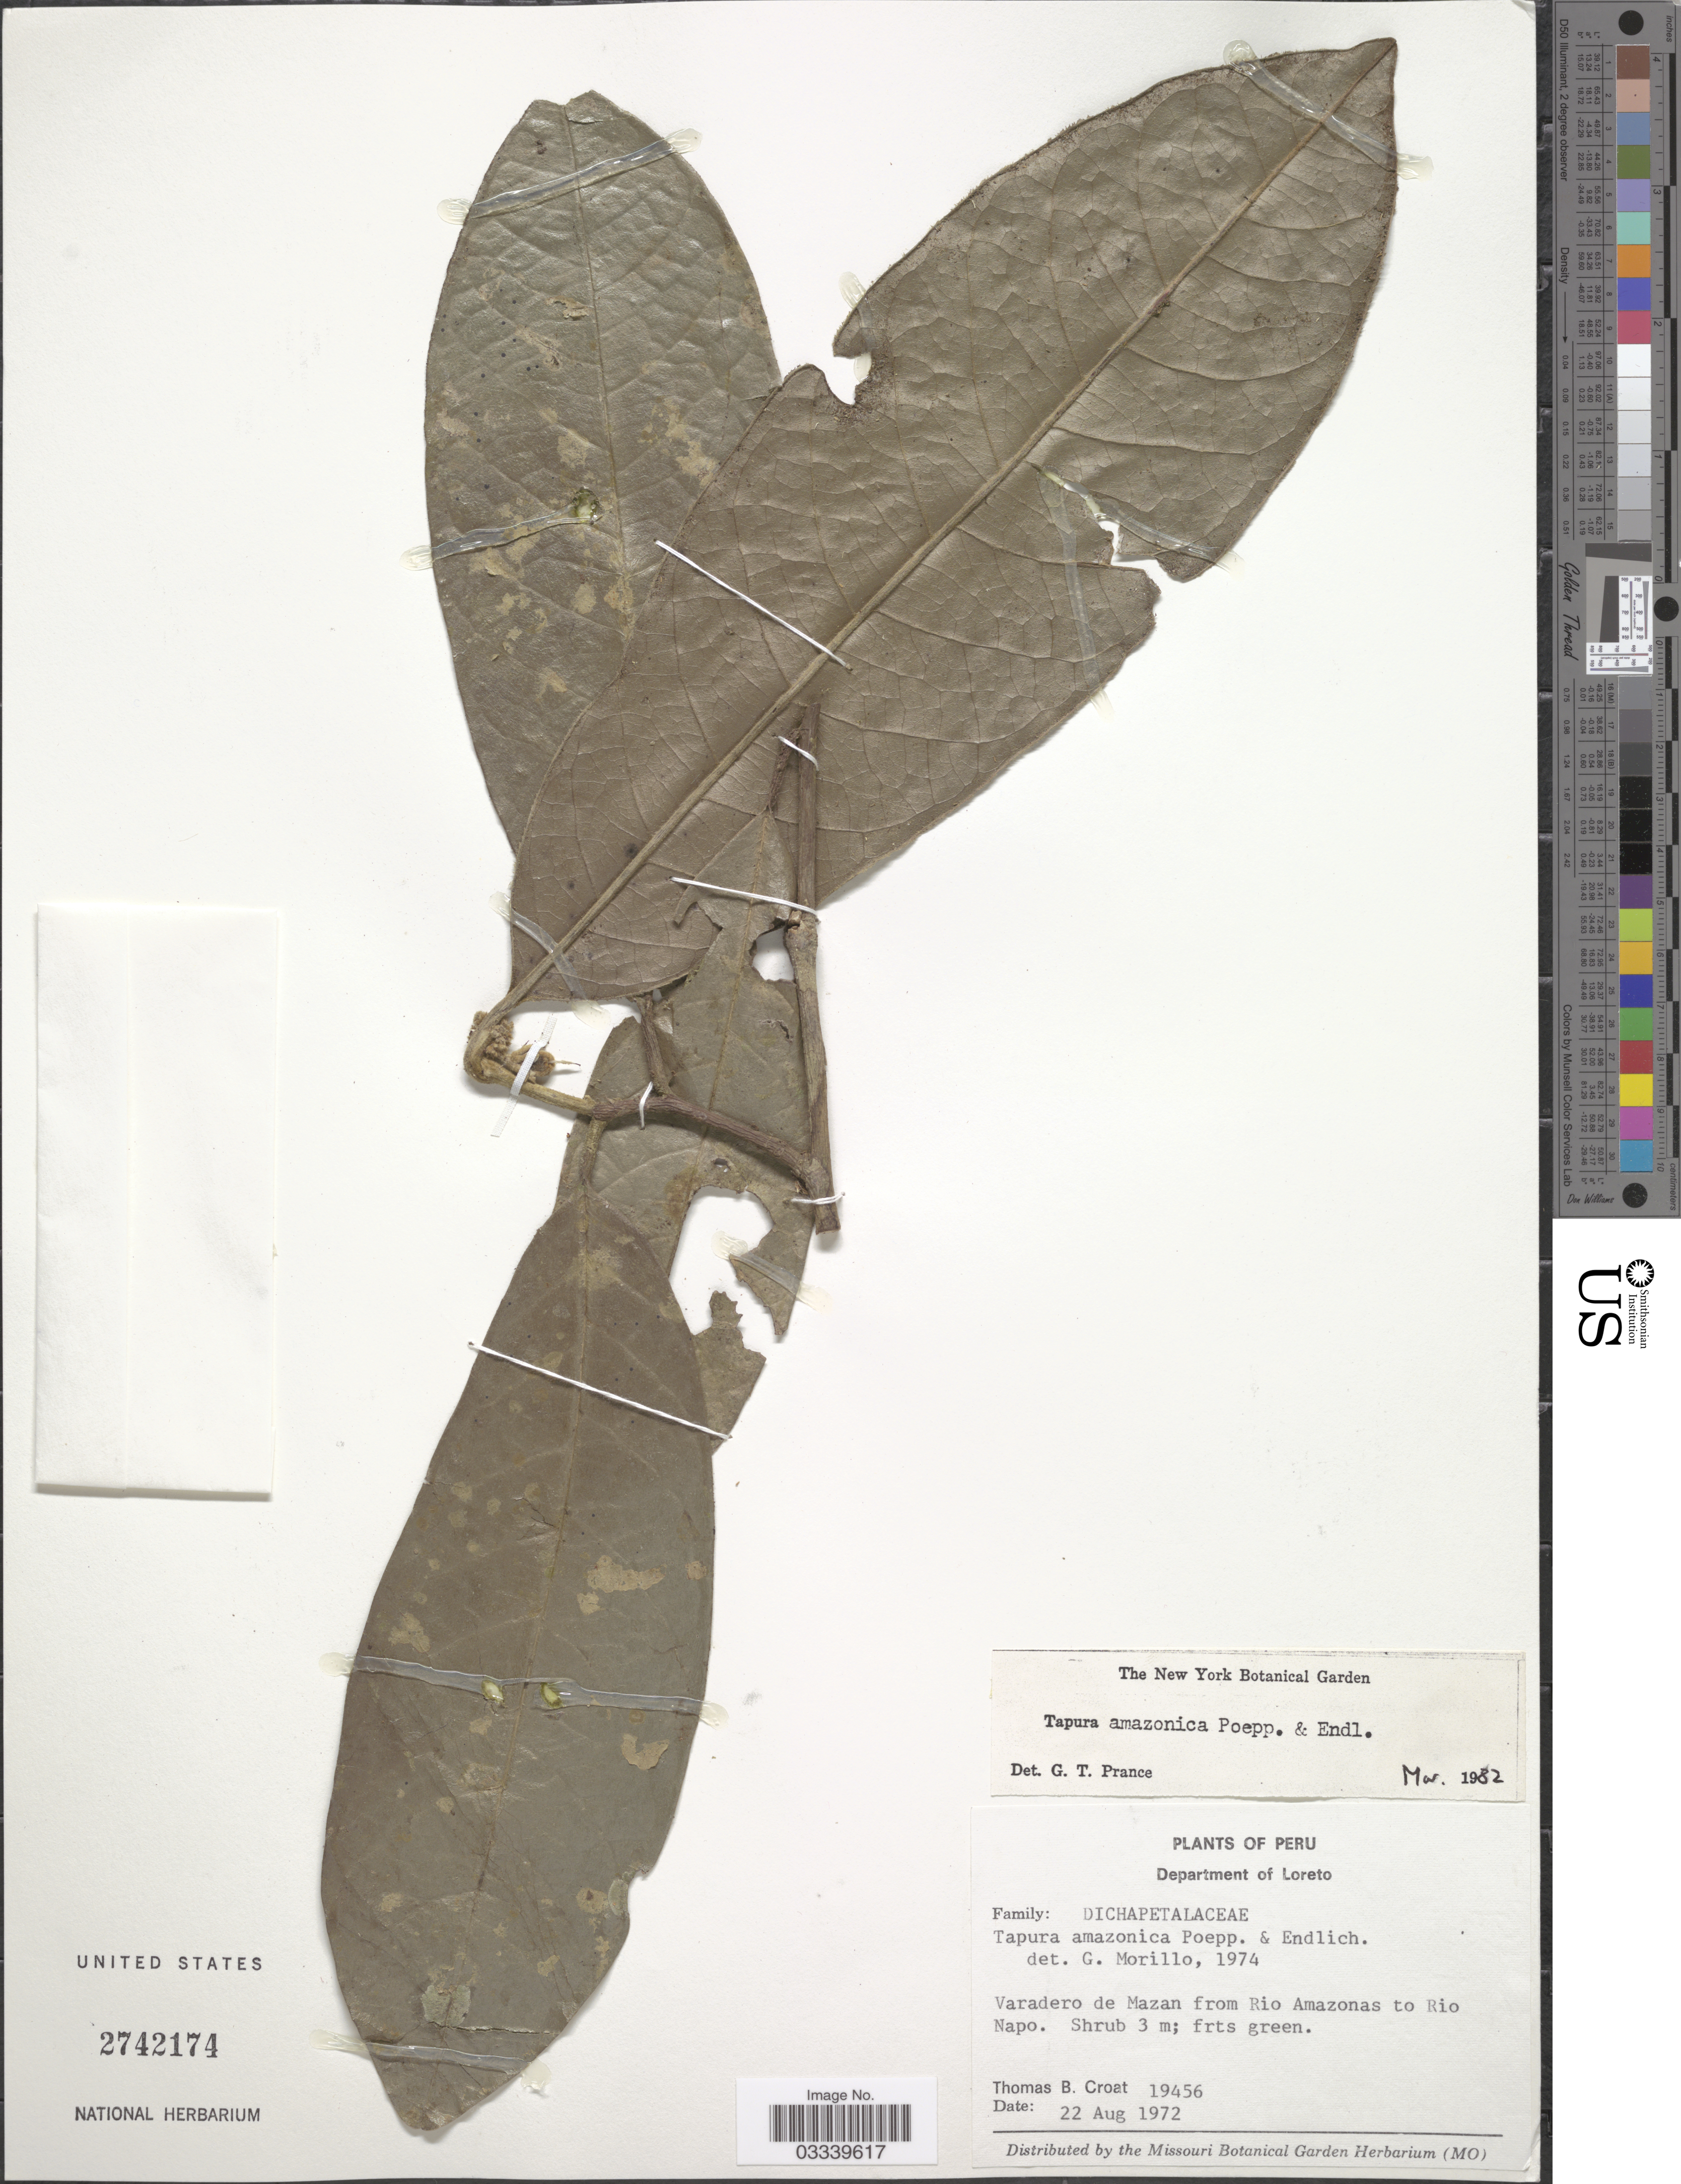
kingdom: Plantae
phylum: Tracheophyta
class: Magnoliopsida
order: Malpighiales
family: Dichapetalaceae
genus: Tapura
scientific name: Tapura amazonica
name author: Poepp. & Endl.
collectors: T. B. Croat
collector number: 19456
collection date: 1972-08-22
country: Peru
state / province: Loreto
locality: Department of Loreto. Varadero de Mazan from Rio Amazonas to Rio Napo.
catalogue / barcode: US 2742174